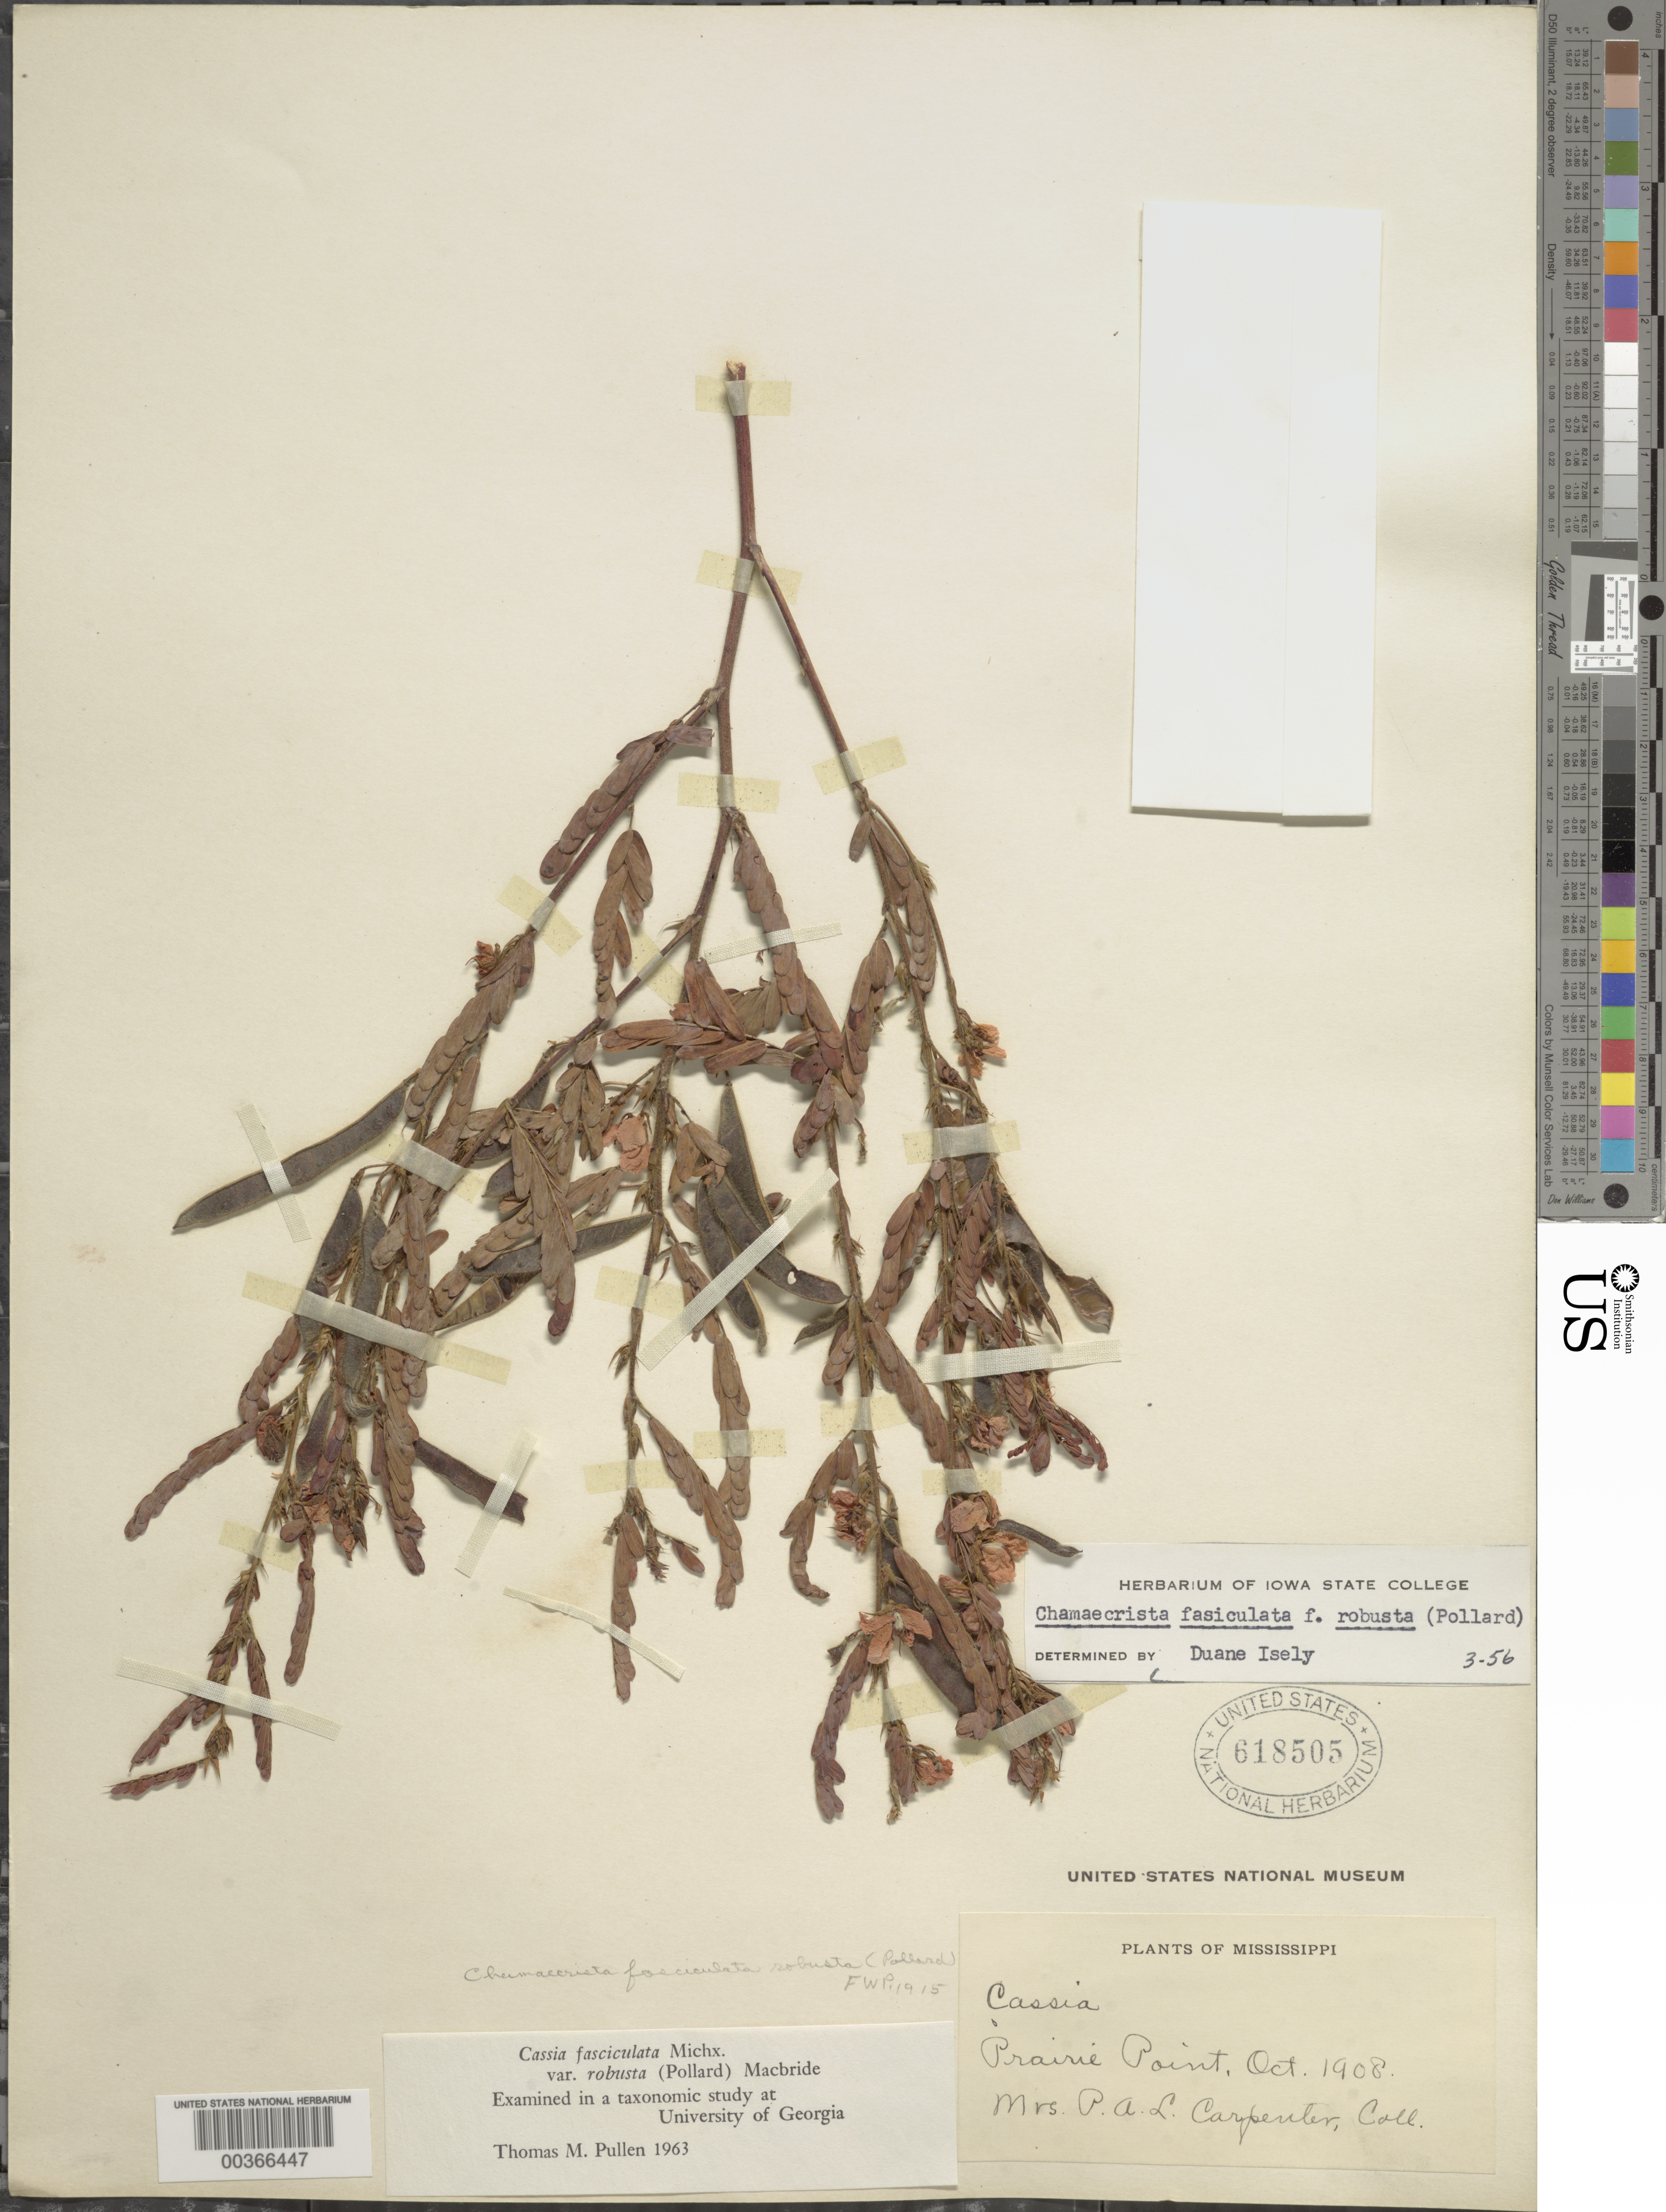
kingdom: Plantae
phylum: Tracheophyta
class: Magnoliopsida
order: Fabales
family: Fabaceae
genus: Chamaecrista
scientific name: Chamaecrista fasciculata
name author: (Michx.) Greene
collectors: P. Carpenter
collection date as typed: Oct 1908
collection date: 1908-10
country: United States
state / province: Mississippi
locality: Prairie point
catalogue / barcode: US 618505